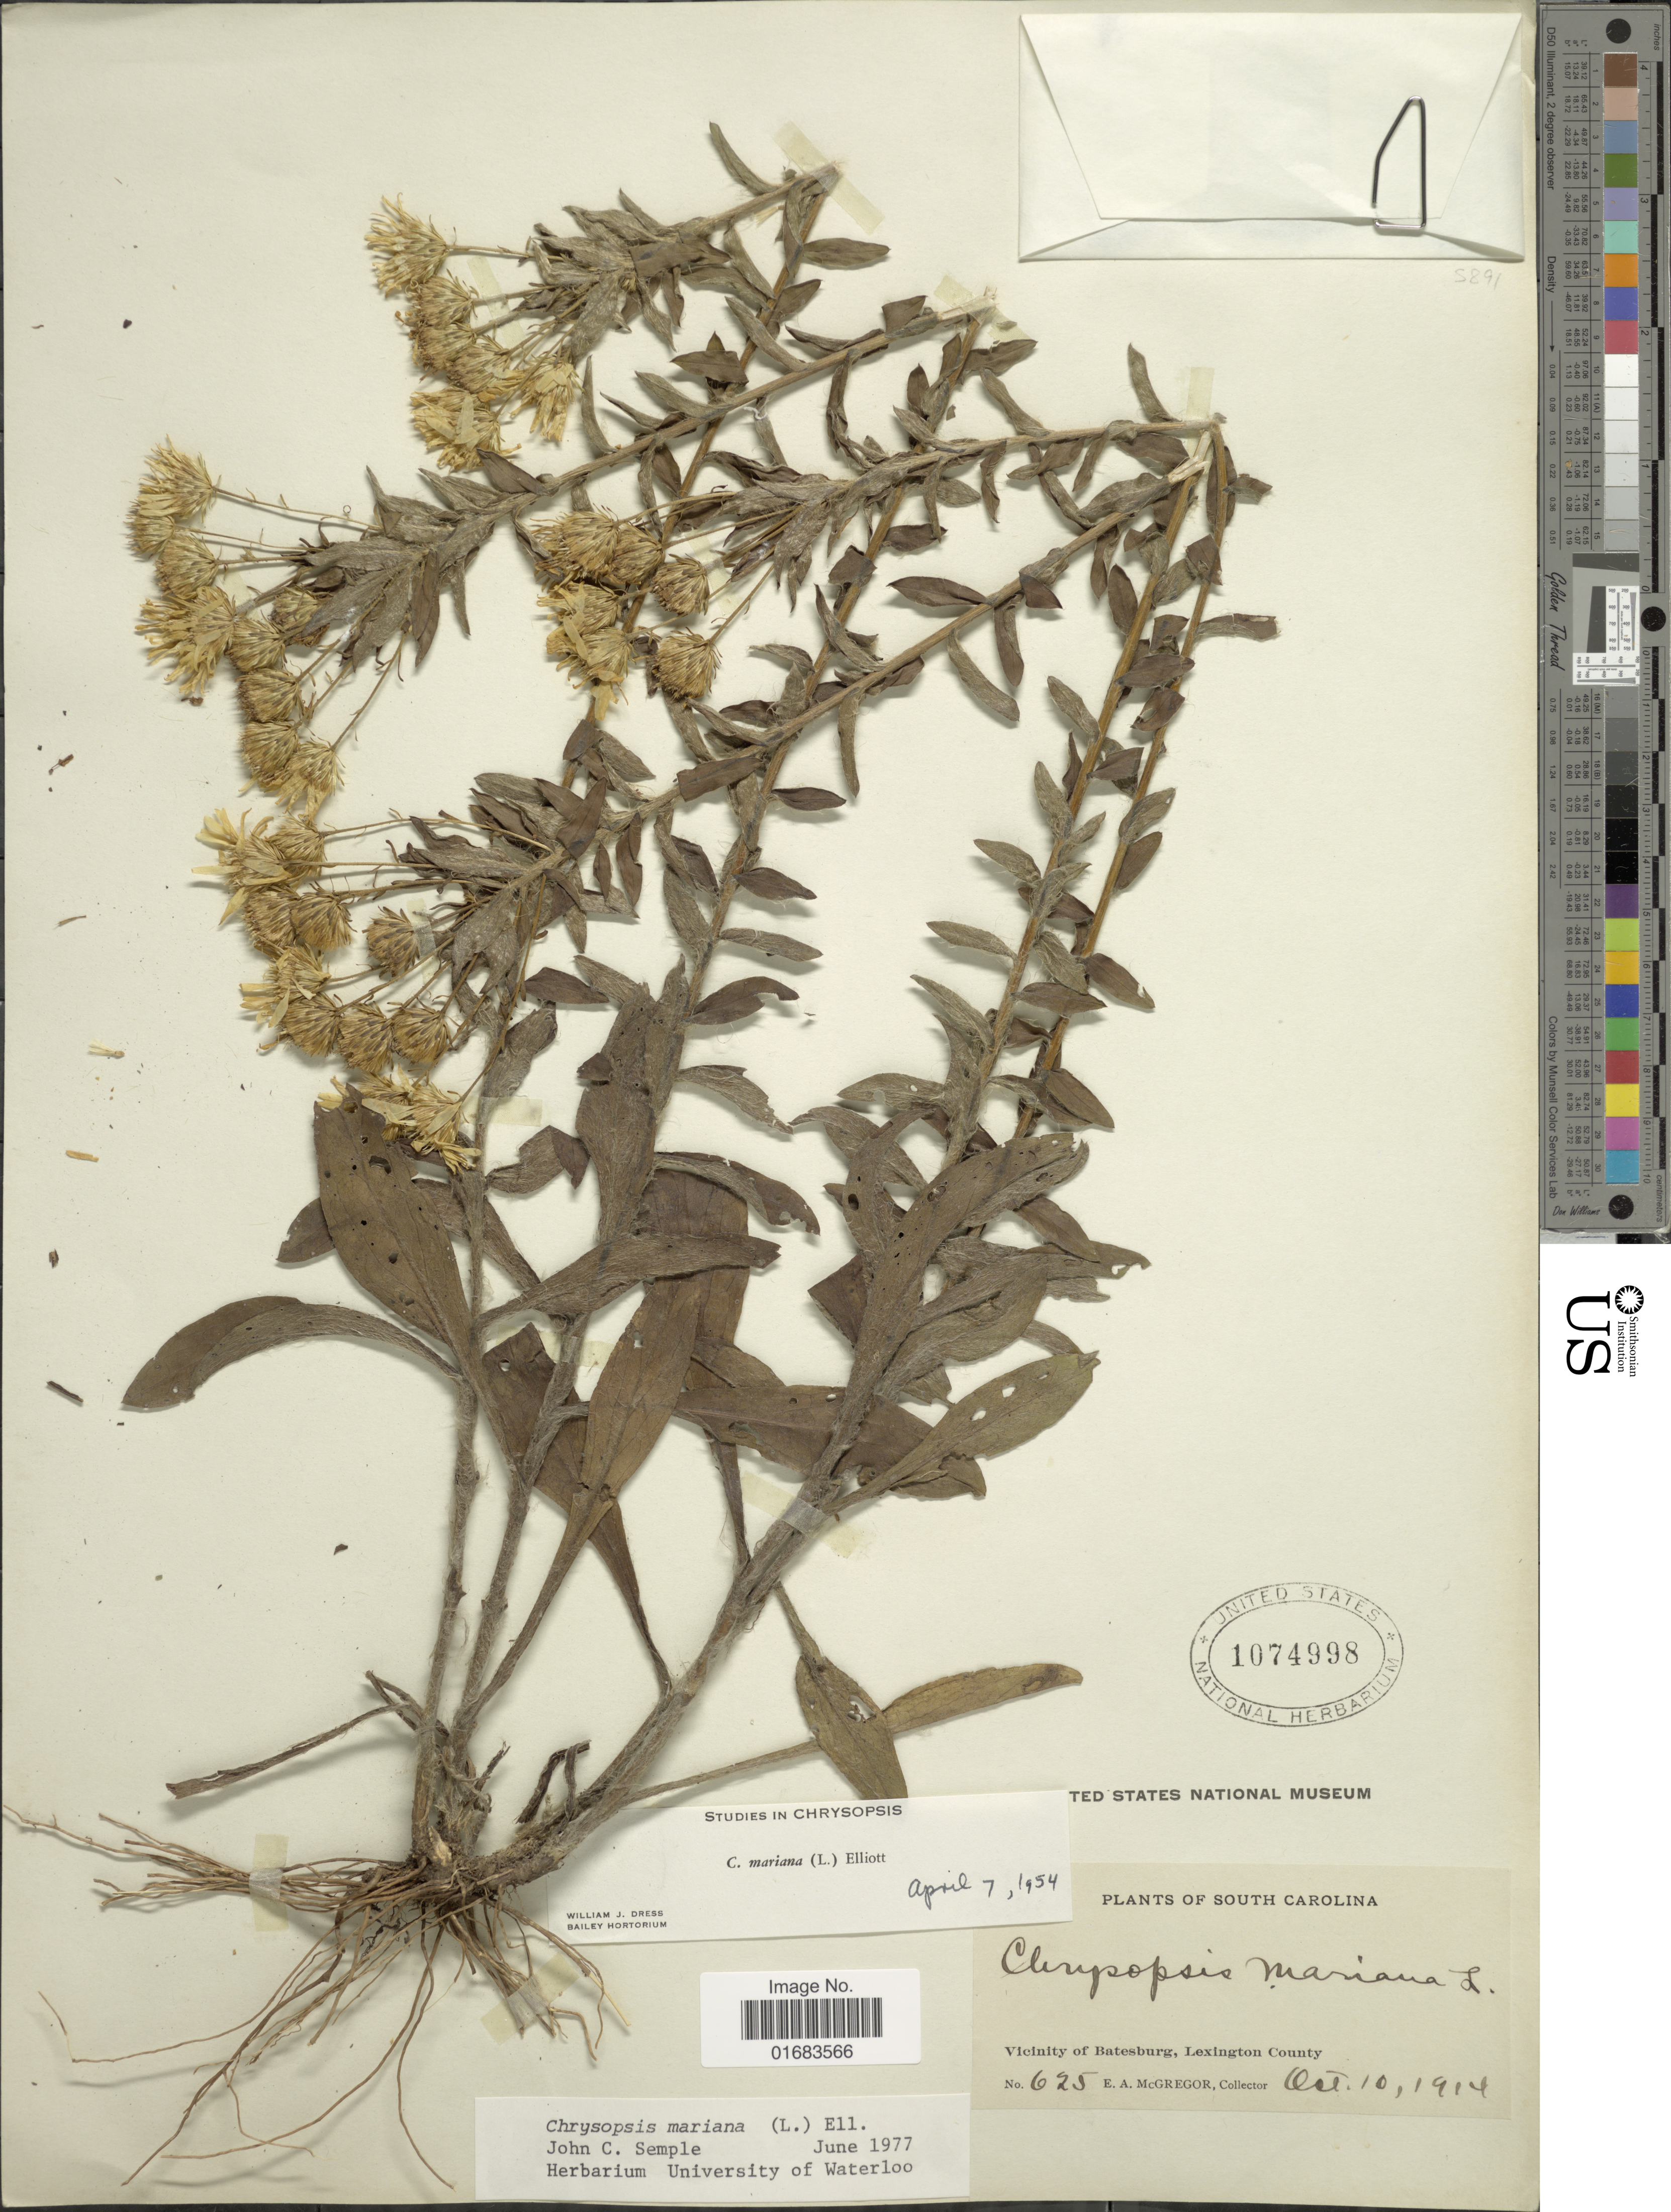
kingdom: Plantae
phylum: Tracheophyta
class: Magnoliopsida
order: Asterales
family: Asteraceae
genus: Chrysopsis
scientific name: Chrysopsis mariana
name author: (L.) Elliott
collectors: E. A. McGregor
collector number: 625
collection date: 1914-10-10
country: United States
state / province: South Carolina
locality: Vicinity of Batesburg, Lexington County.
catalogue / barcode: US 1074998